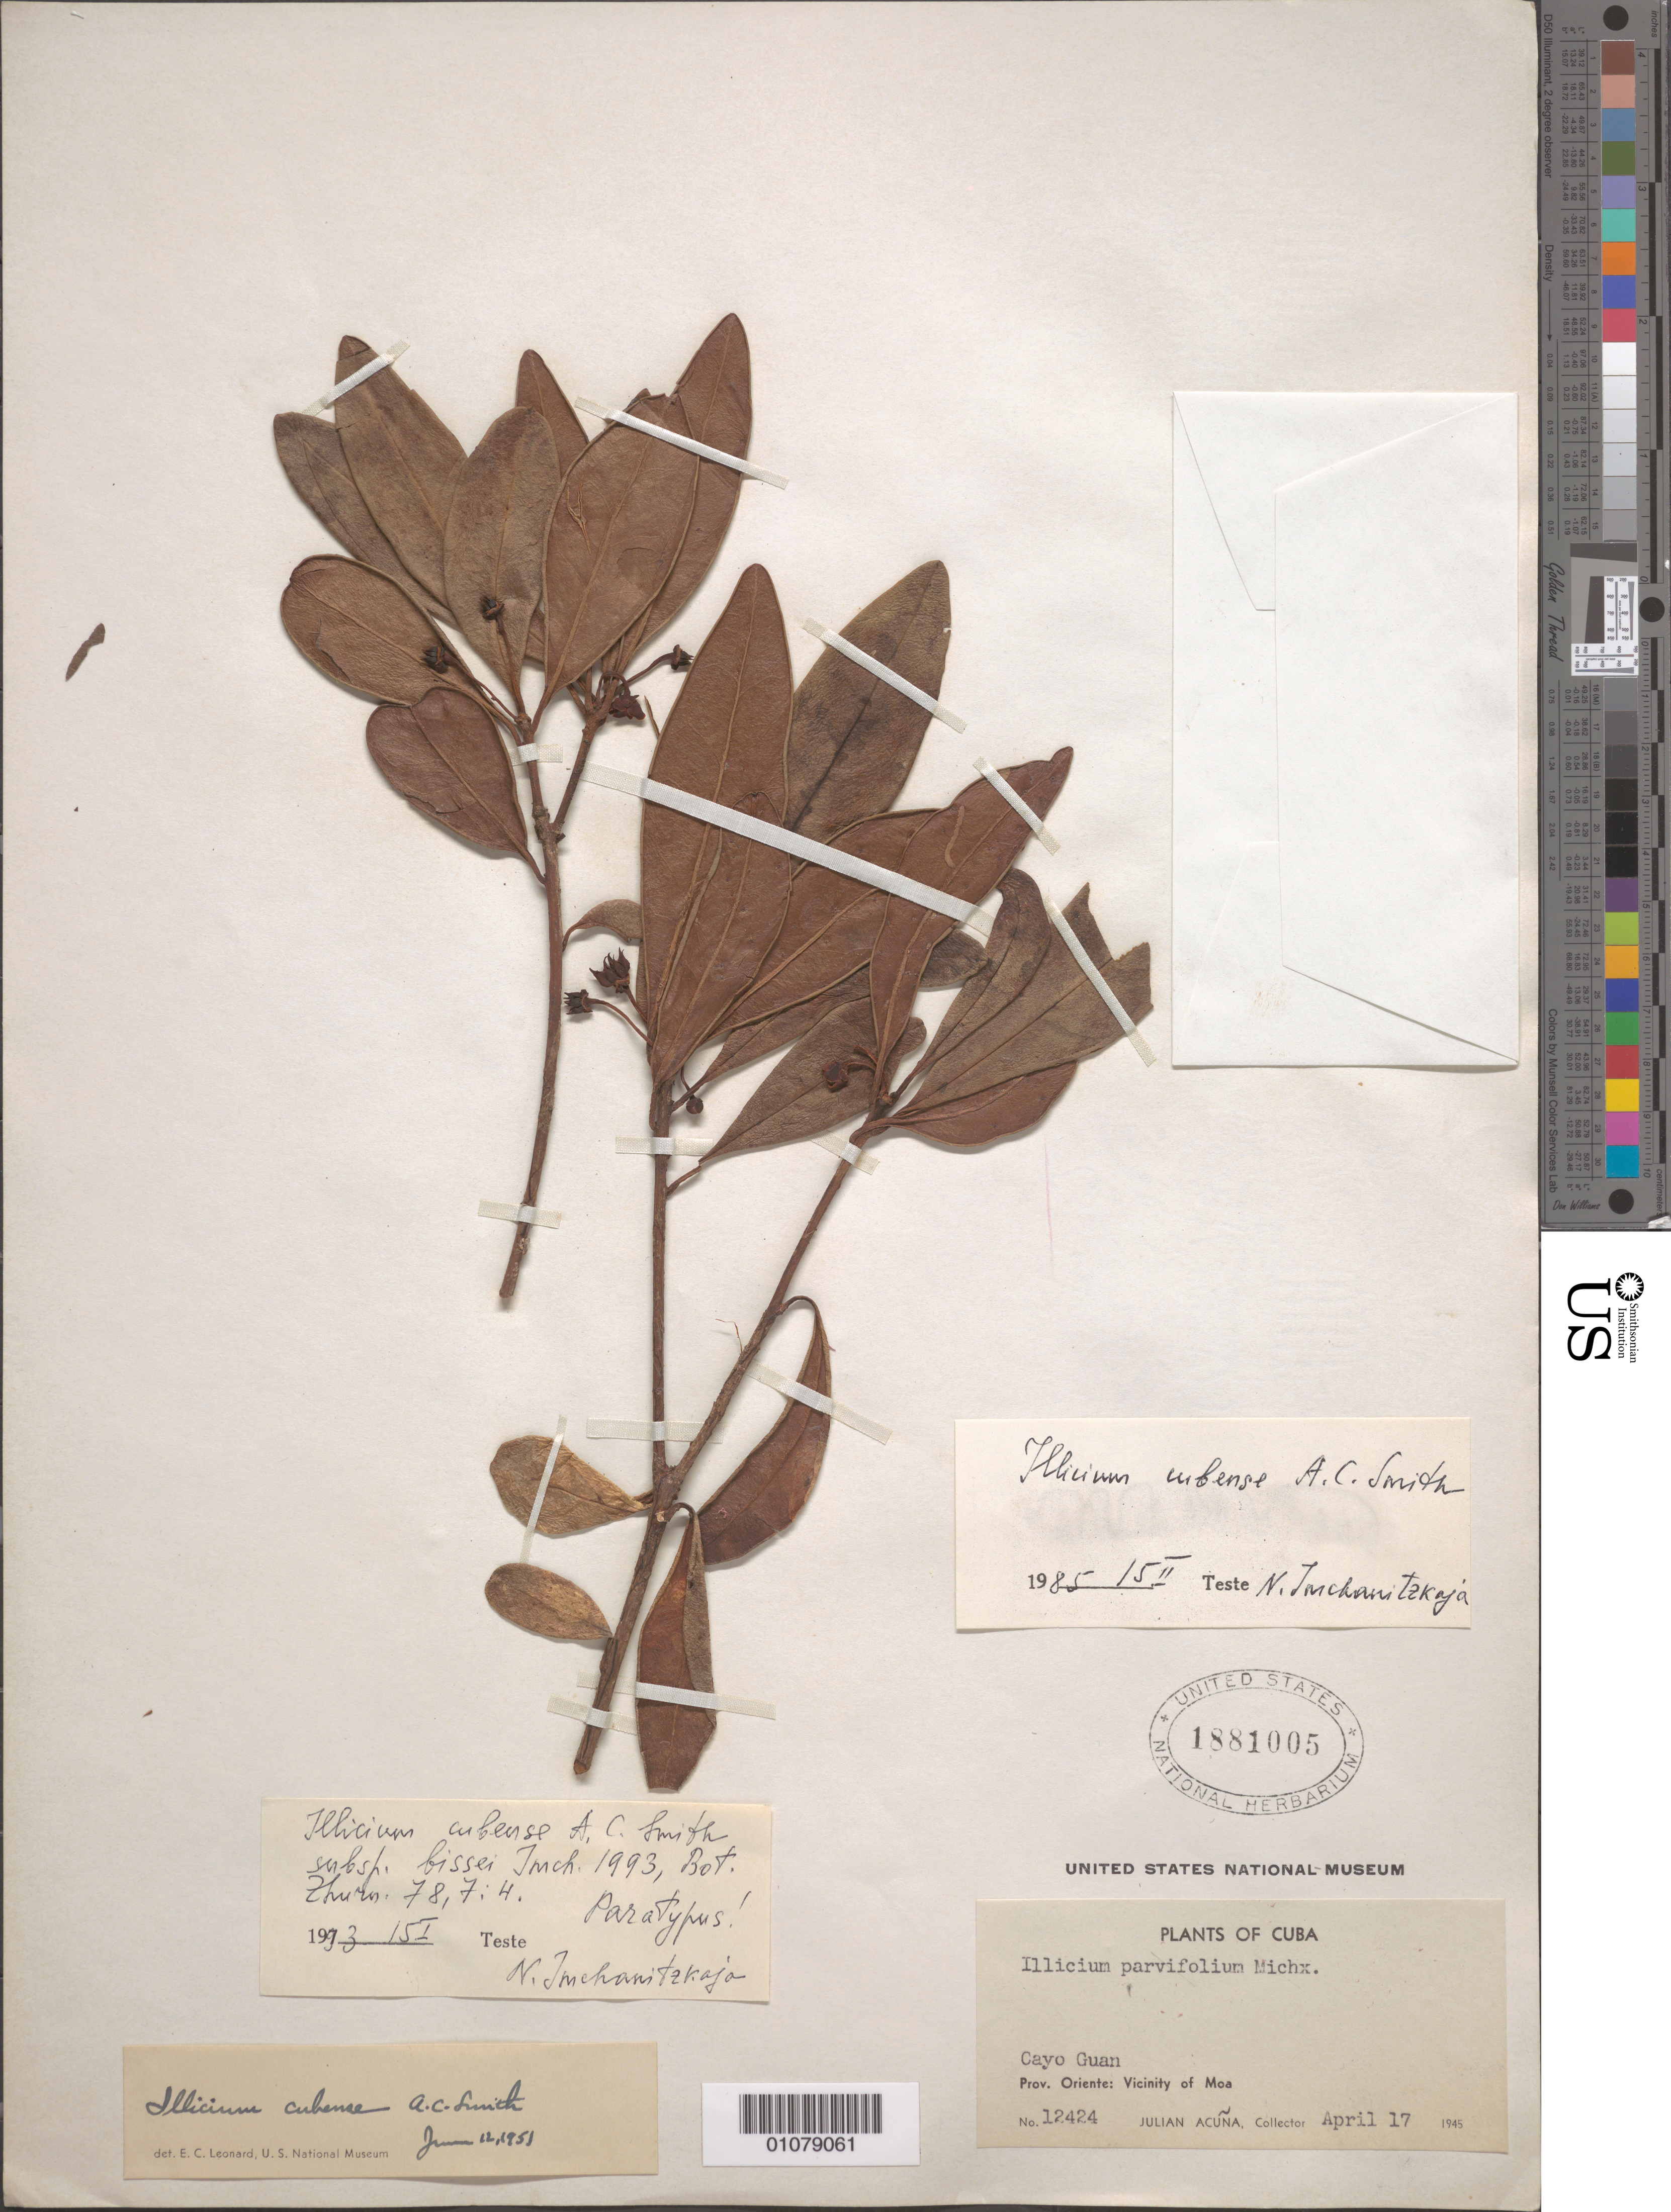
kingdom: Plantae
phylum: Tracheophyta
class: Magnoliopsida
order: Austrobaileyales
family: Schisandraceae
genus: Illicium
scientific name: Illicium cubense subsp. bissei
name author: Imkhan.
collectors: J. Acuña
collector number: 12424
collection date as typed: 17 Apr 1945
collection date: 1945-04-17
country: Cuba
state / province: Holguín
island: Cuba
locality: Cayo Guan, Prov Oriente: Vicinity of Moa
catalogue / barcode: US 1881005